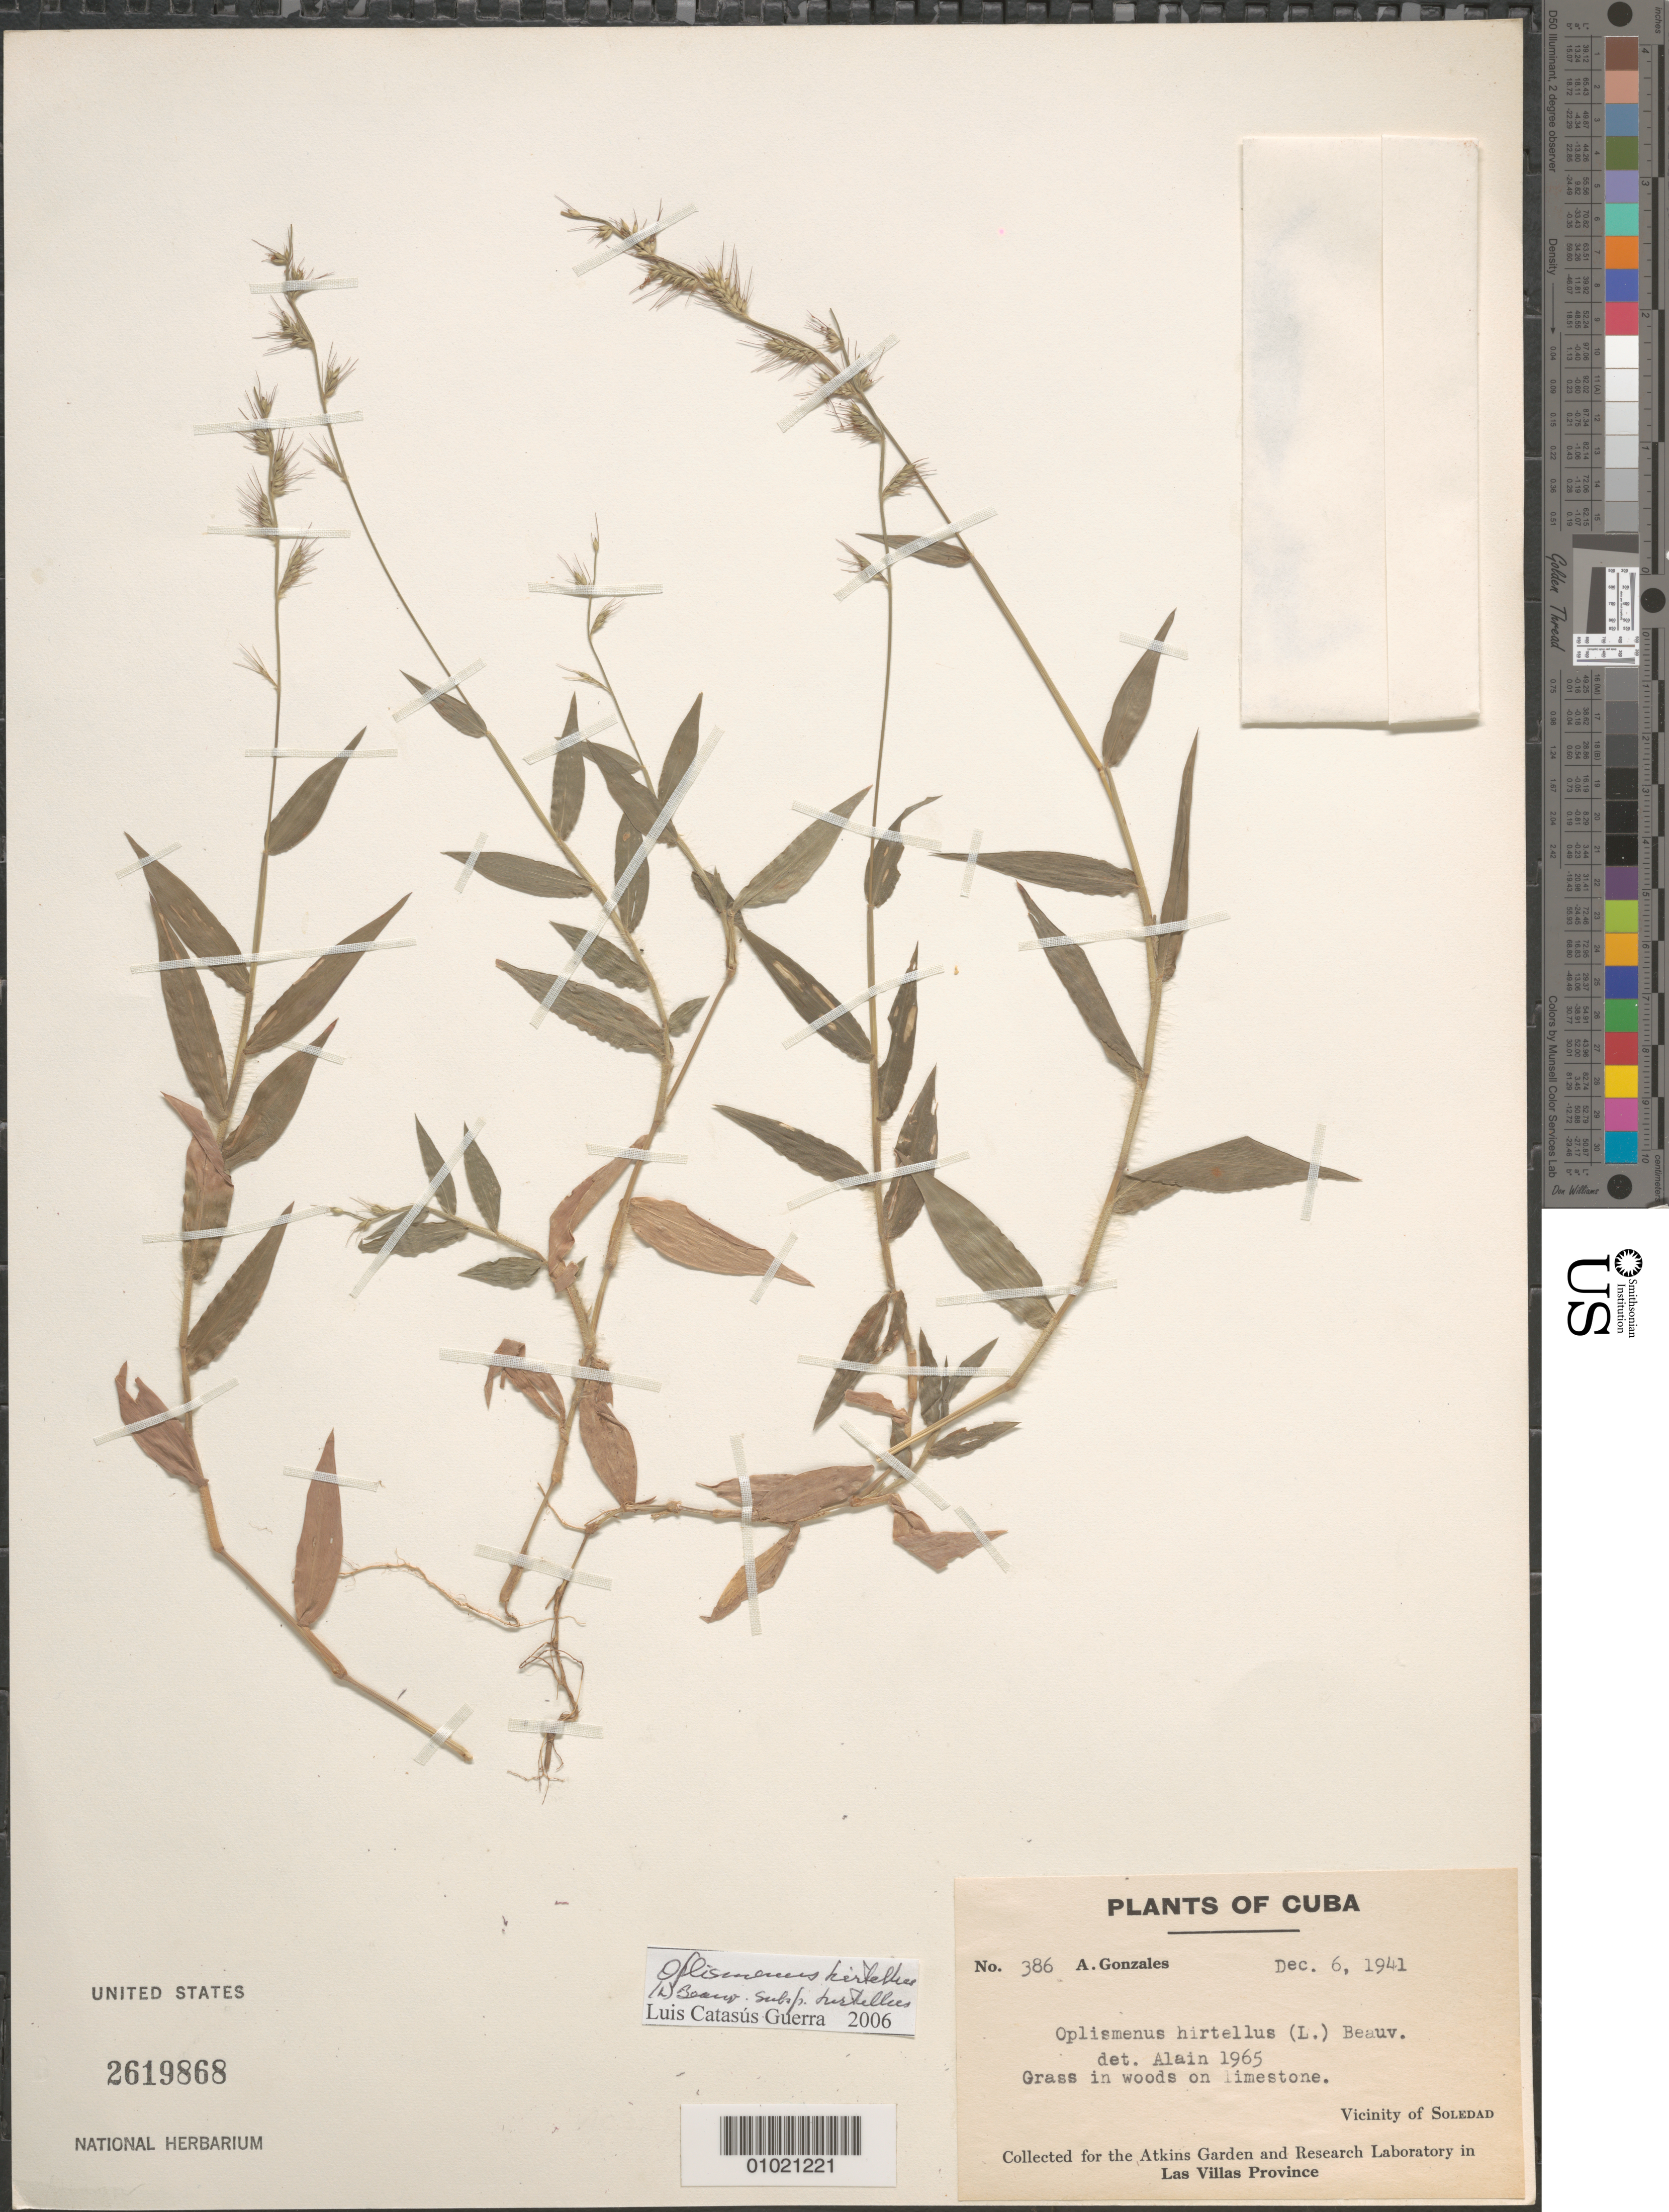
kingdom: Plantae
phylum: Tracheophyta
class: Liliopsida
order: Poales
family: Poaceae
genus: Oplismenus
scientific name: Oplismenus hirtellus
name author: (L.) P. Beauv.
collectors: A. Gonzáles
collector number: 386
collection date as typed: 06 Dec 1941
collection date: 1941-12-06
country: Cuba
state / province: Cienfuegos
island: Cuba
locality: Grass in woods on limestone Vicinity of Soledad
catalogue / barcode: US 2619868